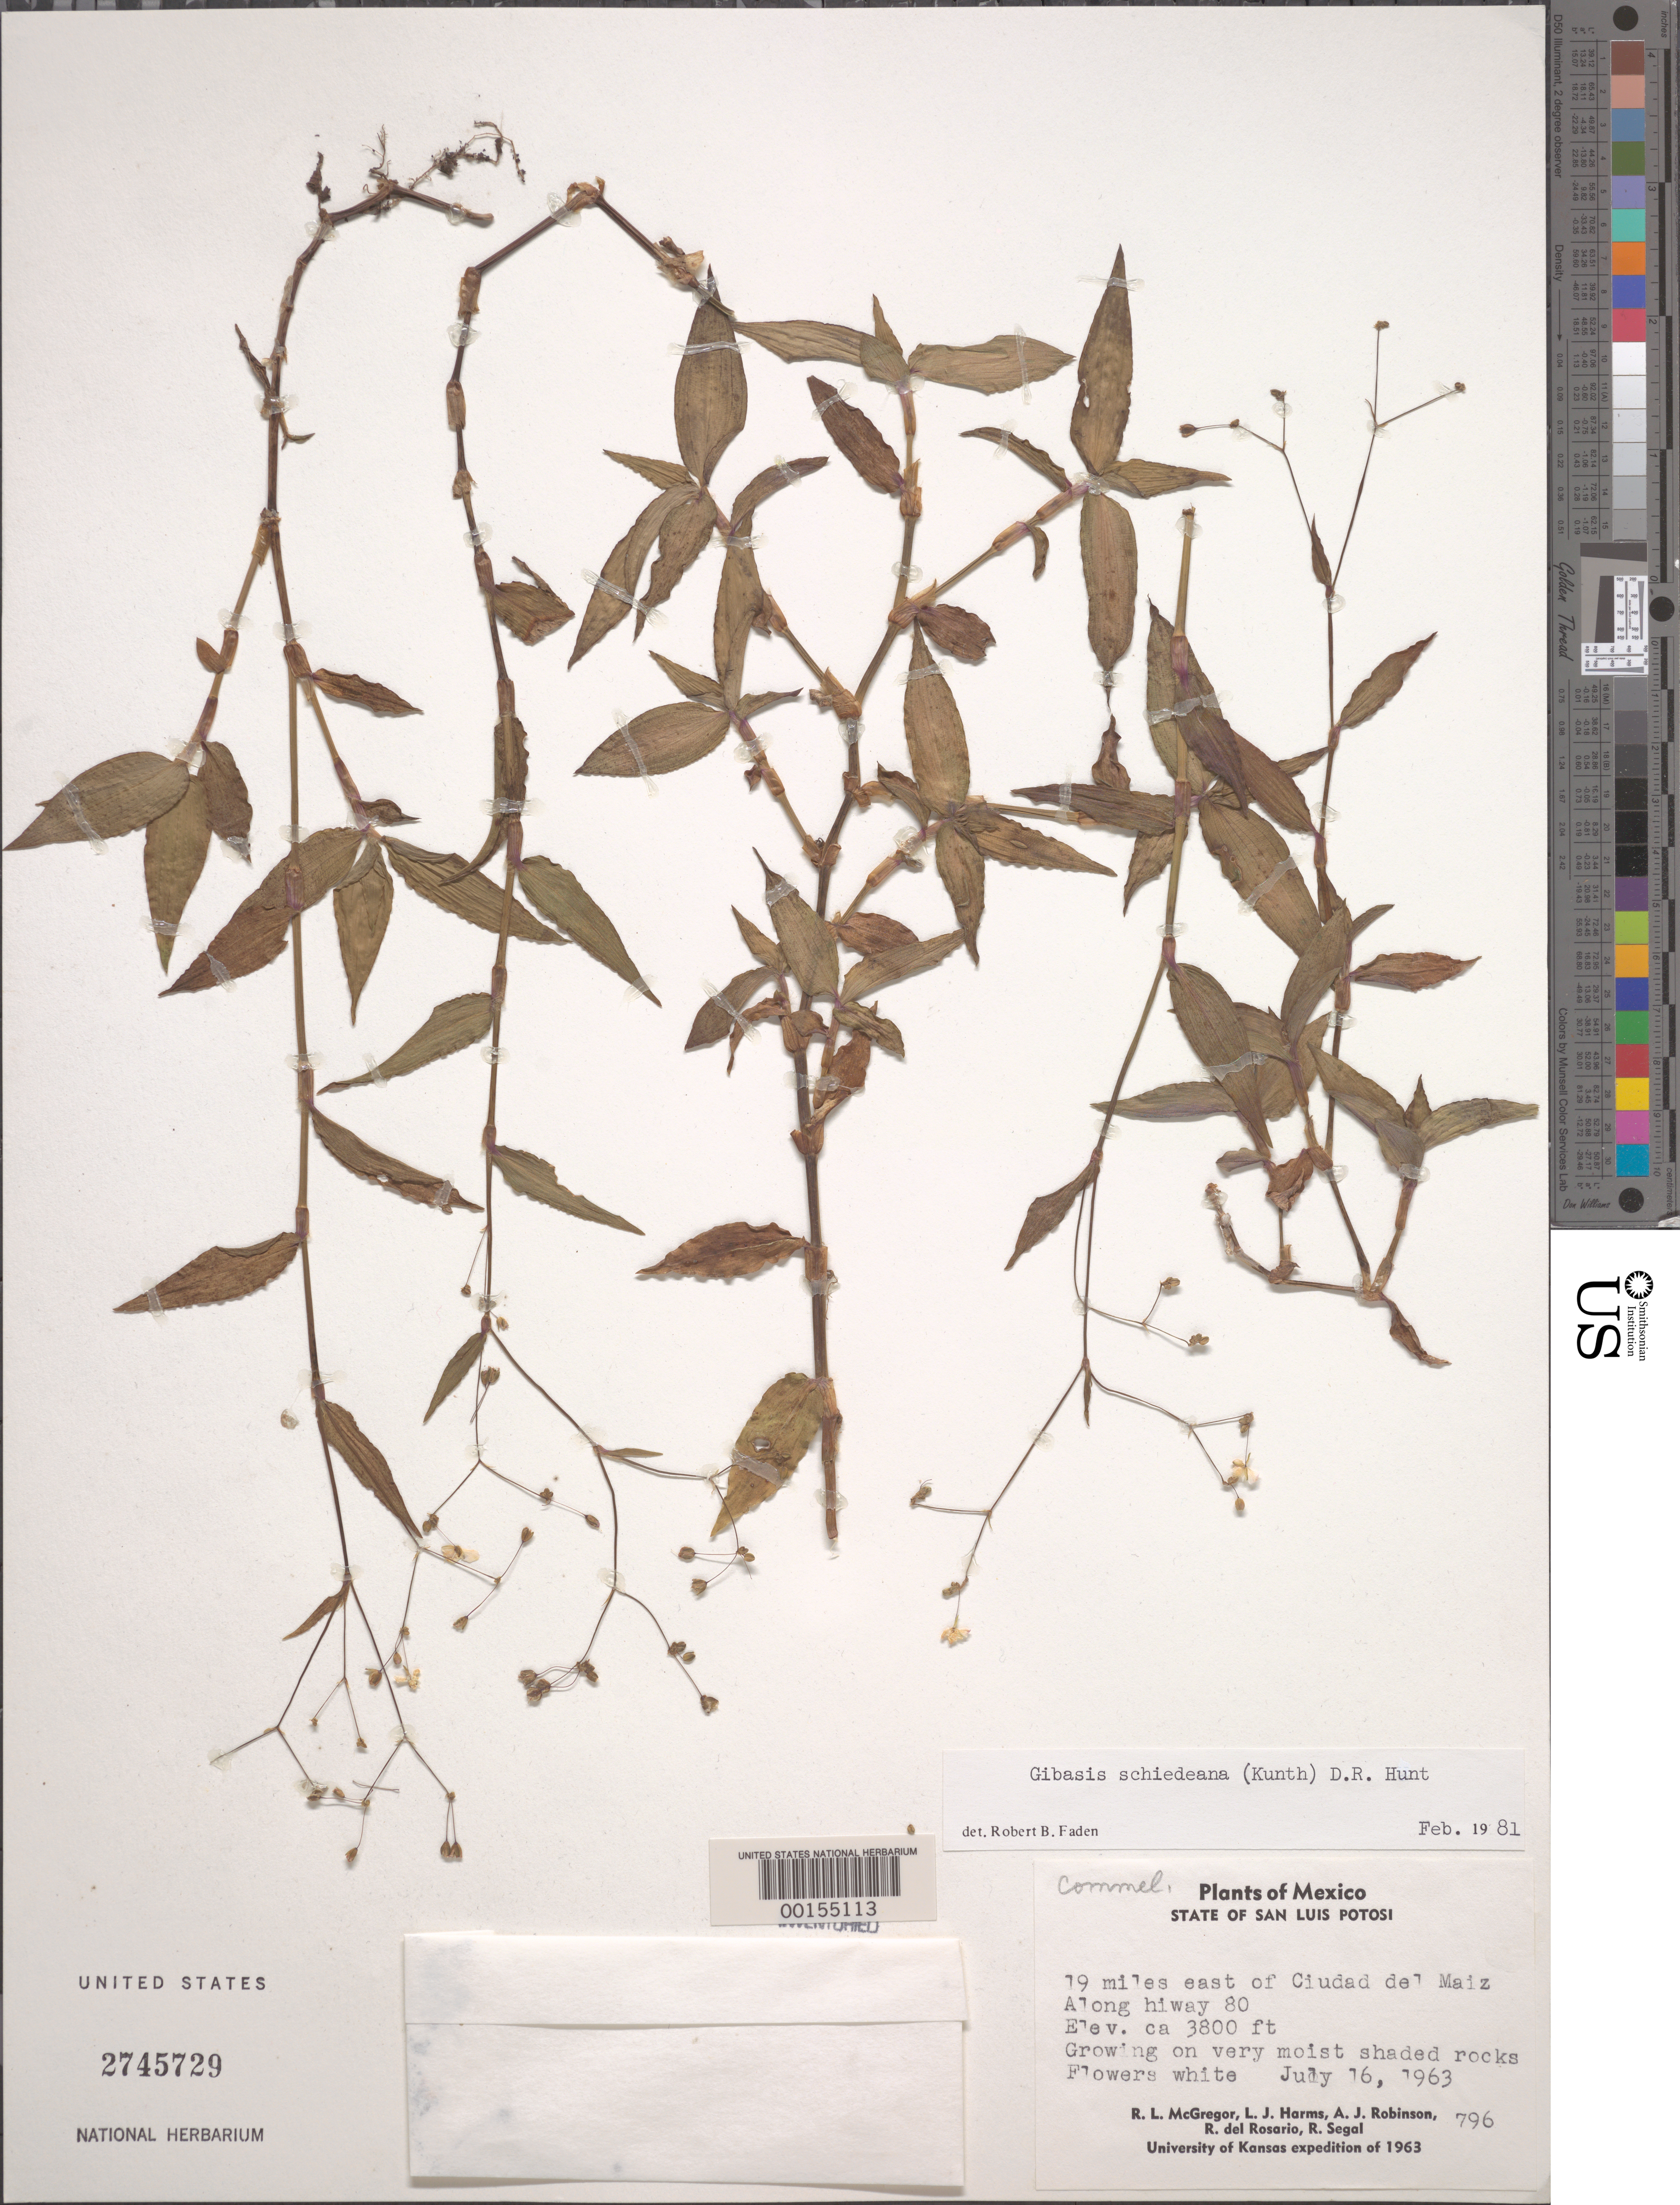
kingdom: Plantae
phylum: Tracheophyta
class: Liliopsida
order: Commelinales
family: Commelinaceae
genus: Gibasis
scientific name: Gibasis pellucida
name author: (M. Martens & Galeotti) D.R. Hunt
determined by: Faden, Robert B., (US), Smithsonian Institution - National Museum of Natural History (UNITED STATES)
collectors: R. L. McGregor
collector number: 796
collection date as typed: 16 Jul 1963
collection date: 1963-07-16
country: Mexico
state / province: San Luis Potosí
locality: E of Ciudad del Maiz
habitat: Moist shaded rocks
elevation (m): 1159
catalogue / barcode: US 2745729